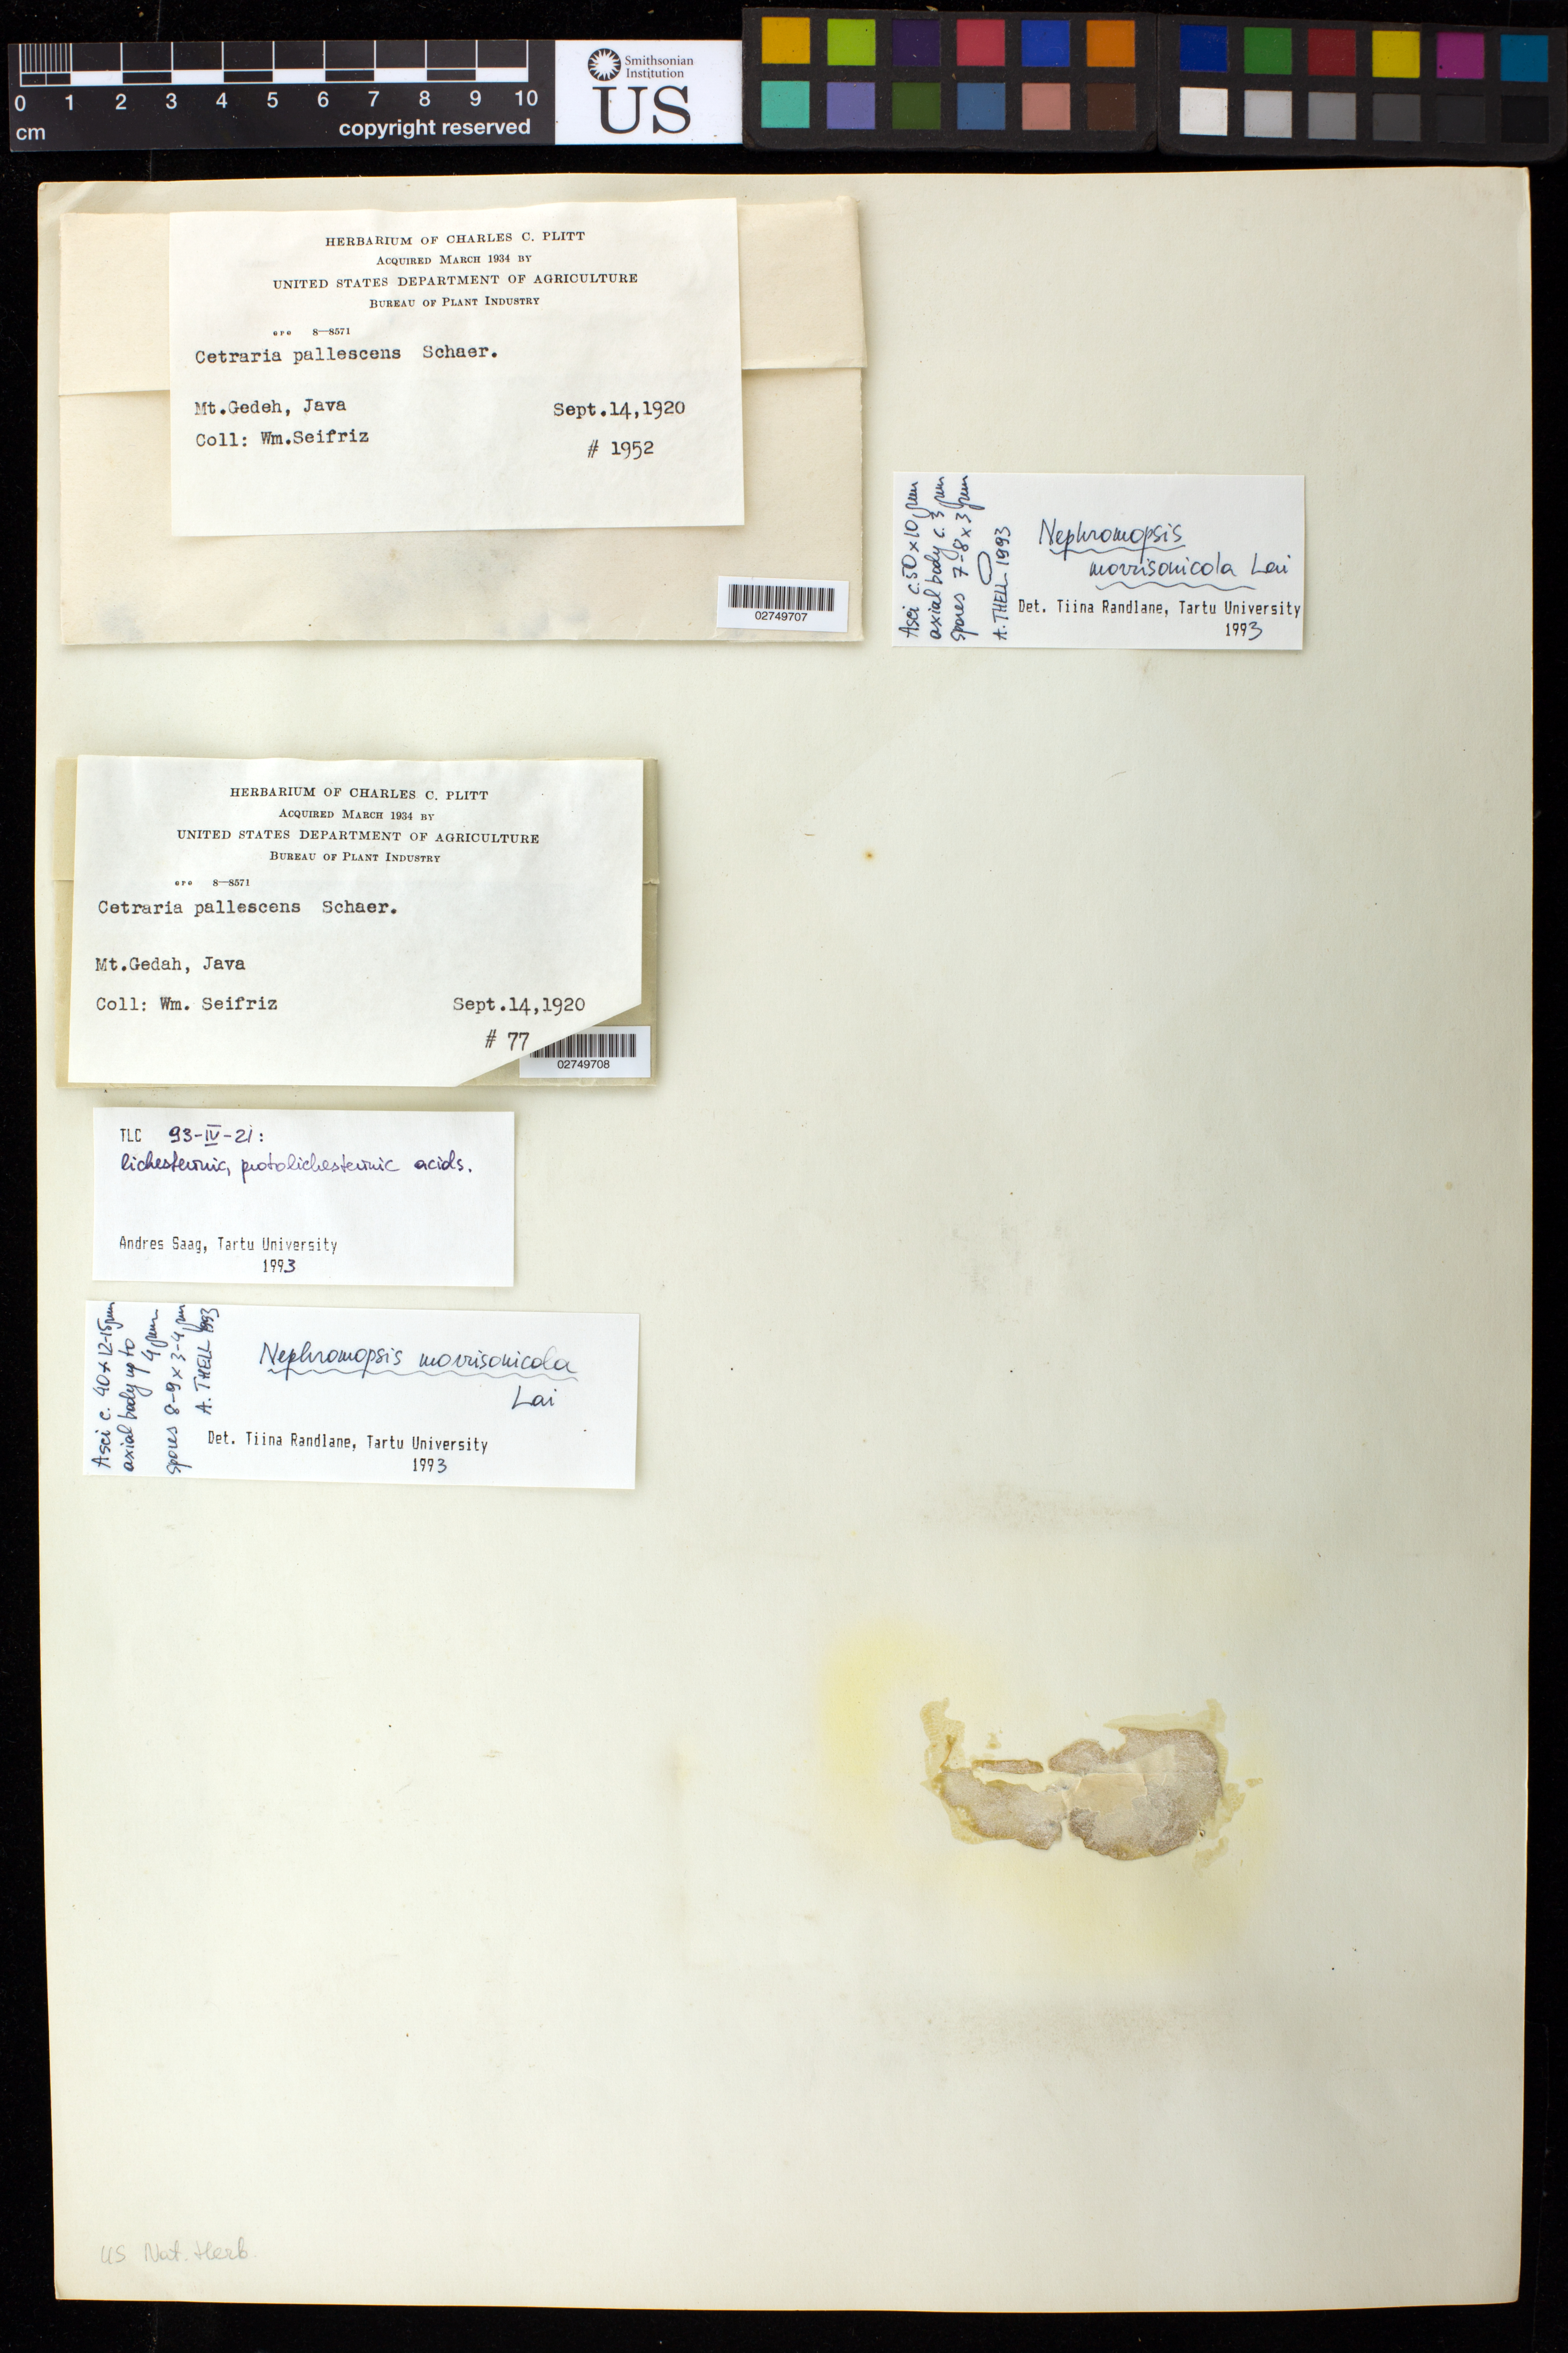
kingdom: Fungi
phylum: Ascomycota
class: Lecanoromycetes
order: Lecanorales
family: Parmeliaceae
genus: Nephromopsis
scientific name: Nephromopsis morrisonicola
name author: M. J. Lai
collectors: W. Seifriz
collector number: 1952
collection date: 1920-09-14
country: Indonesia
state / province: Java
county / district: West Java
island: Java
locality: Java, Mt. Gedeh